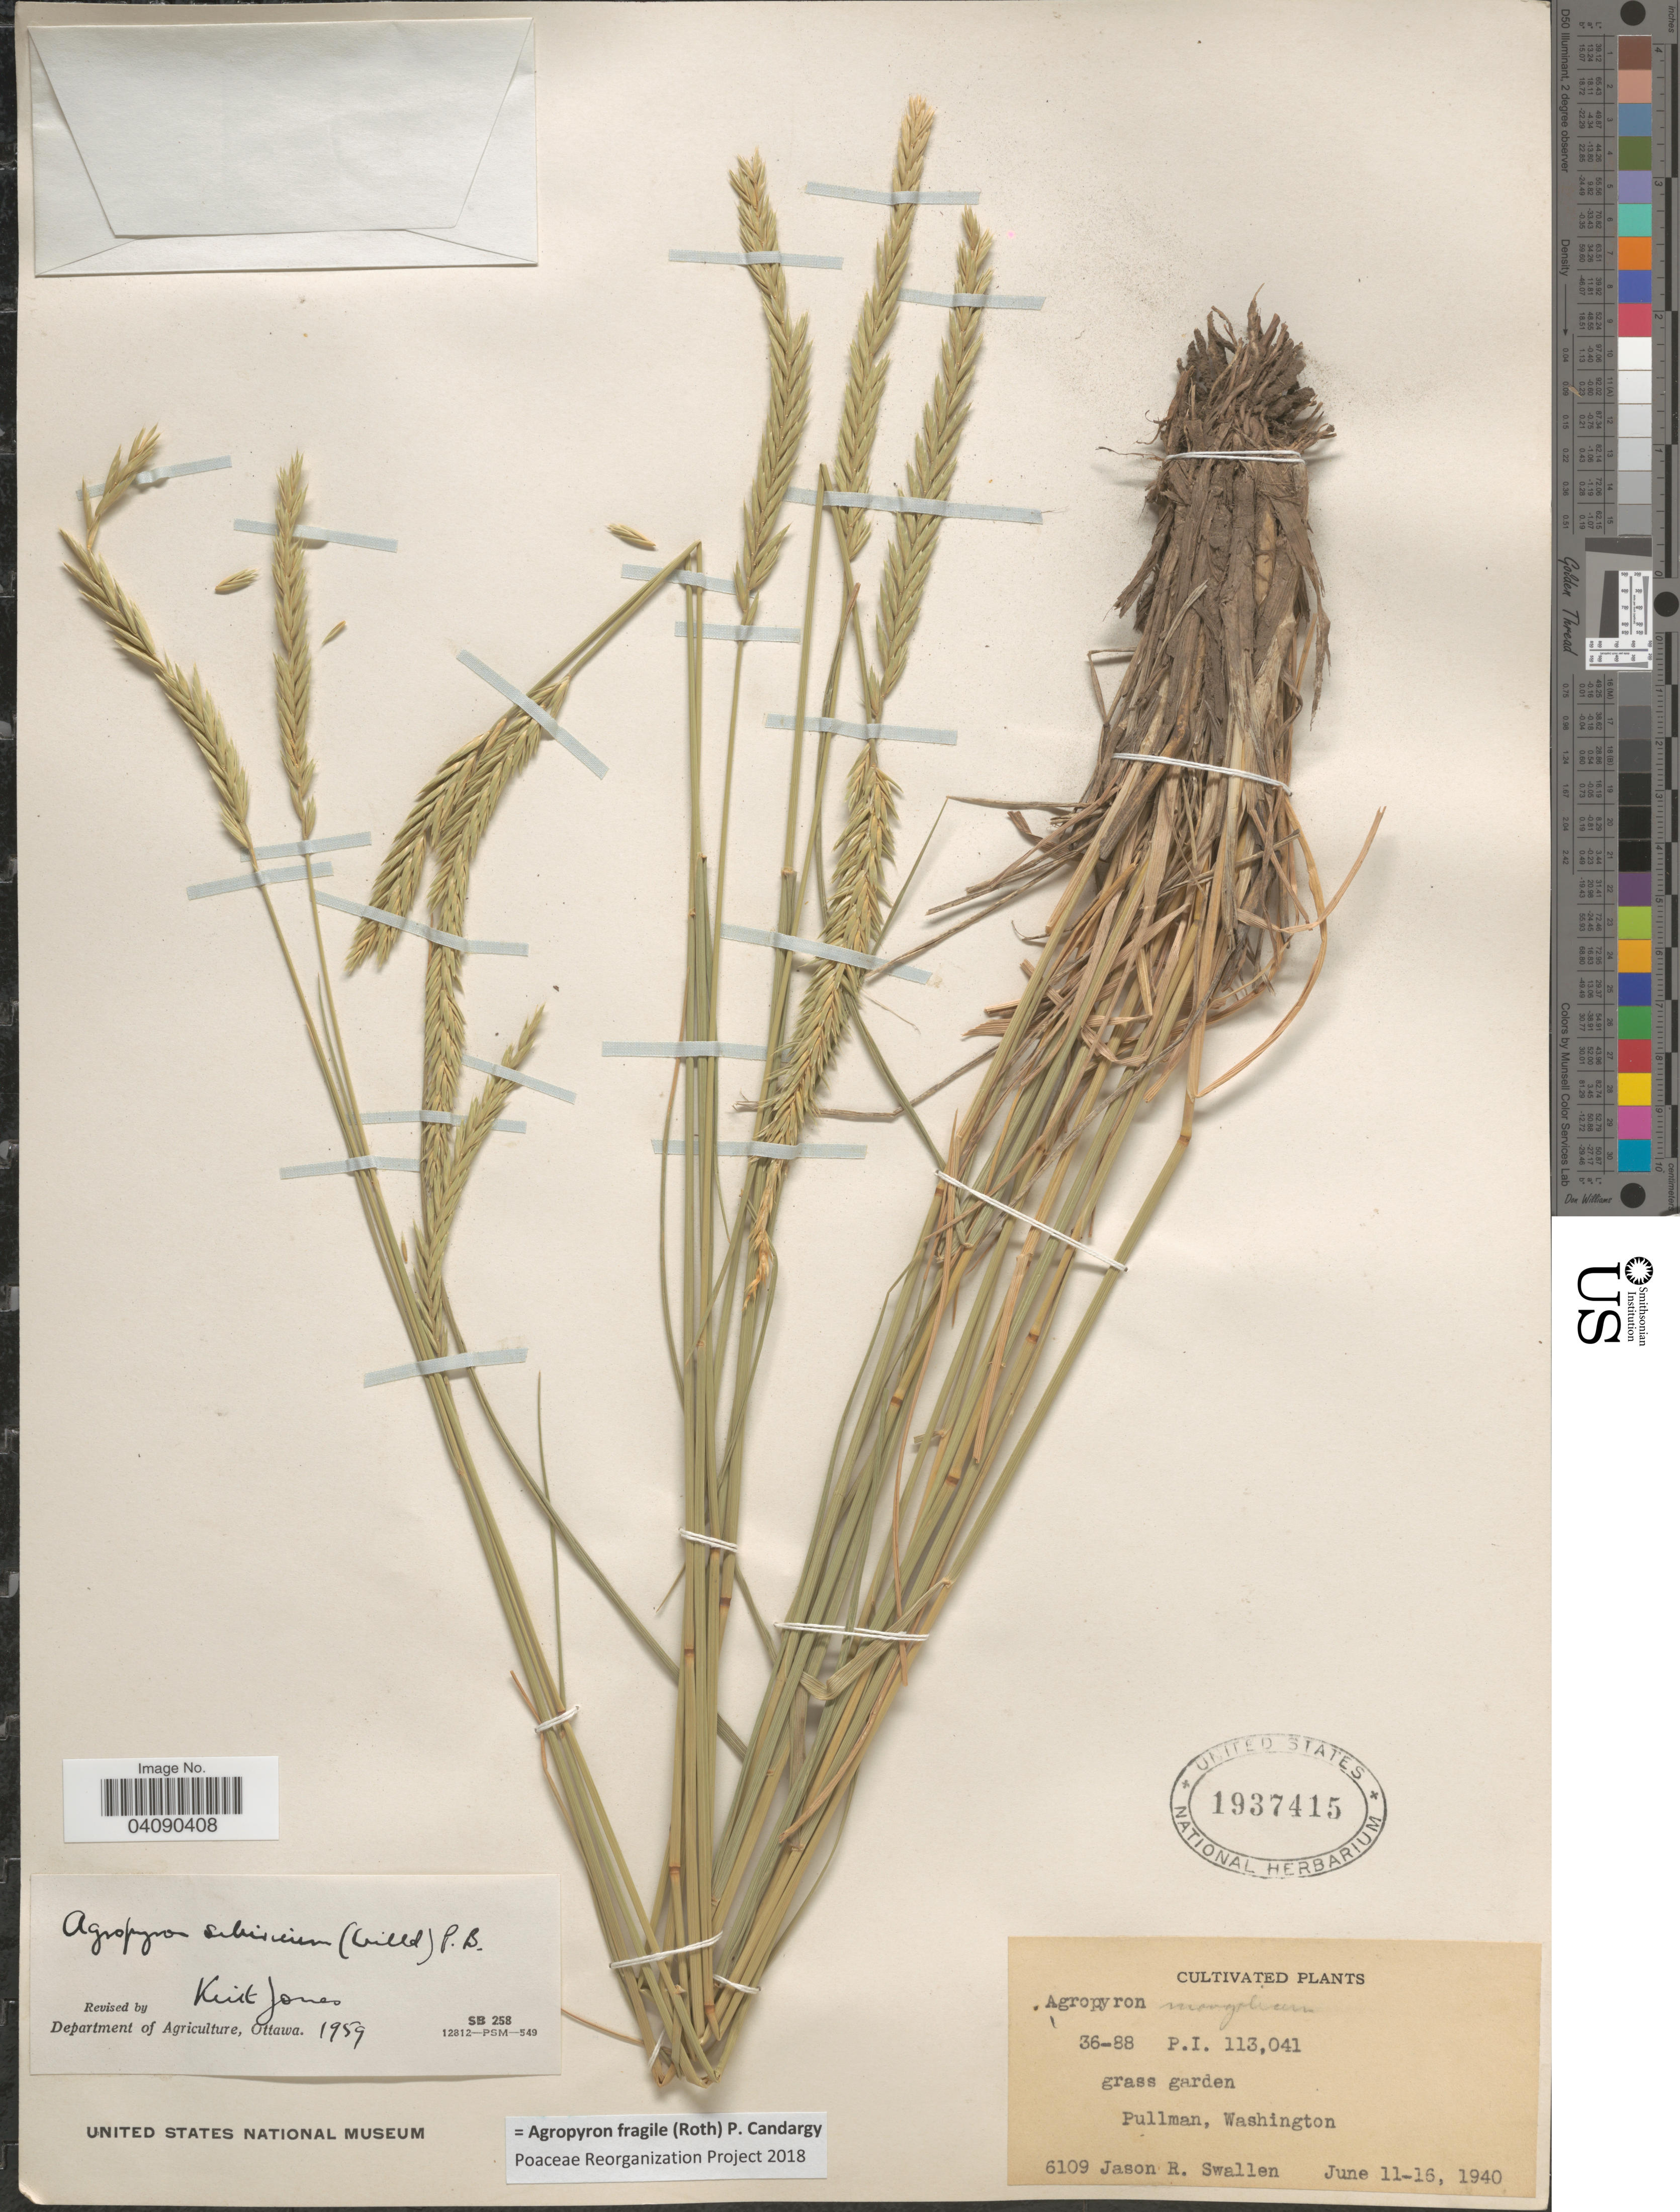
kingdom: Plantae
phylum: Tracheophyta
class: Liliopsida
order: Poales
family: Poaceae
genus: Agropyron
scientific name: Agropyron fragile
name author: (Roth) Candargy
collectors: J. R. Swallen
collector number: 6109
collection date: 1940-06-11/1940-06-16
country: United States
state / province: Washington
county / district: Whitman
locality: Grass garden. Pullman.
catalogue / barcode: US 1937415